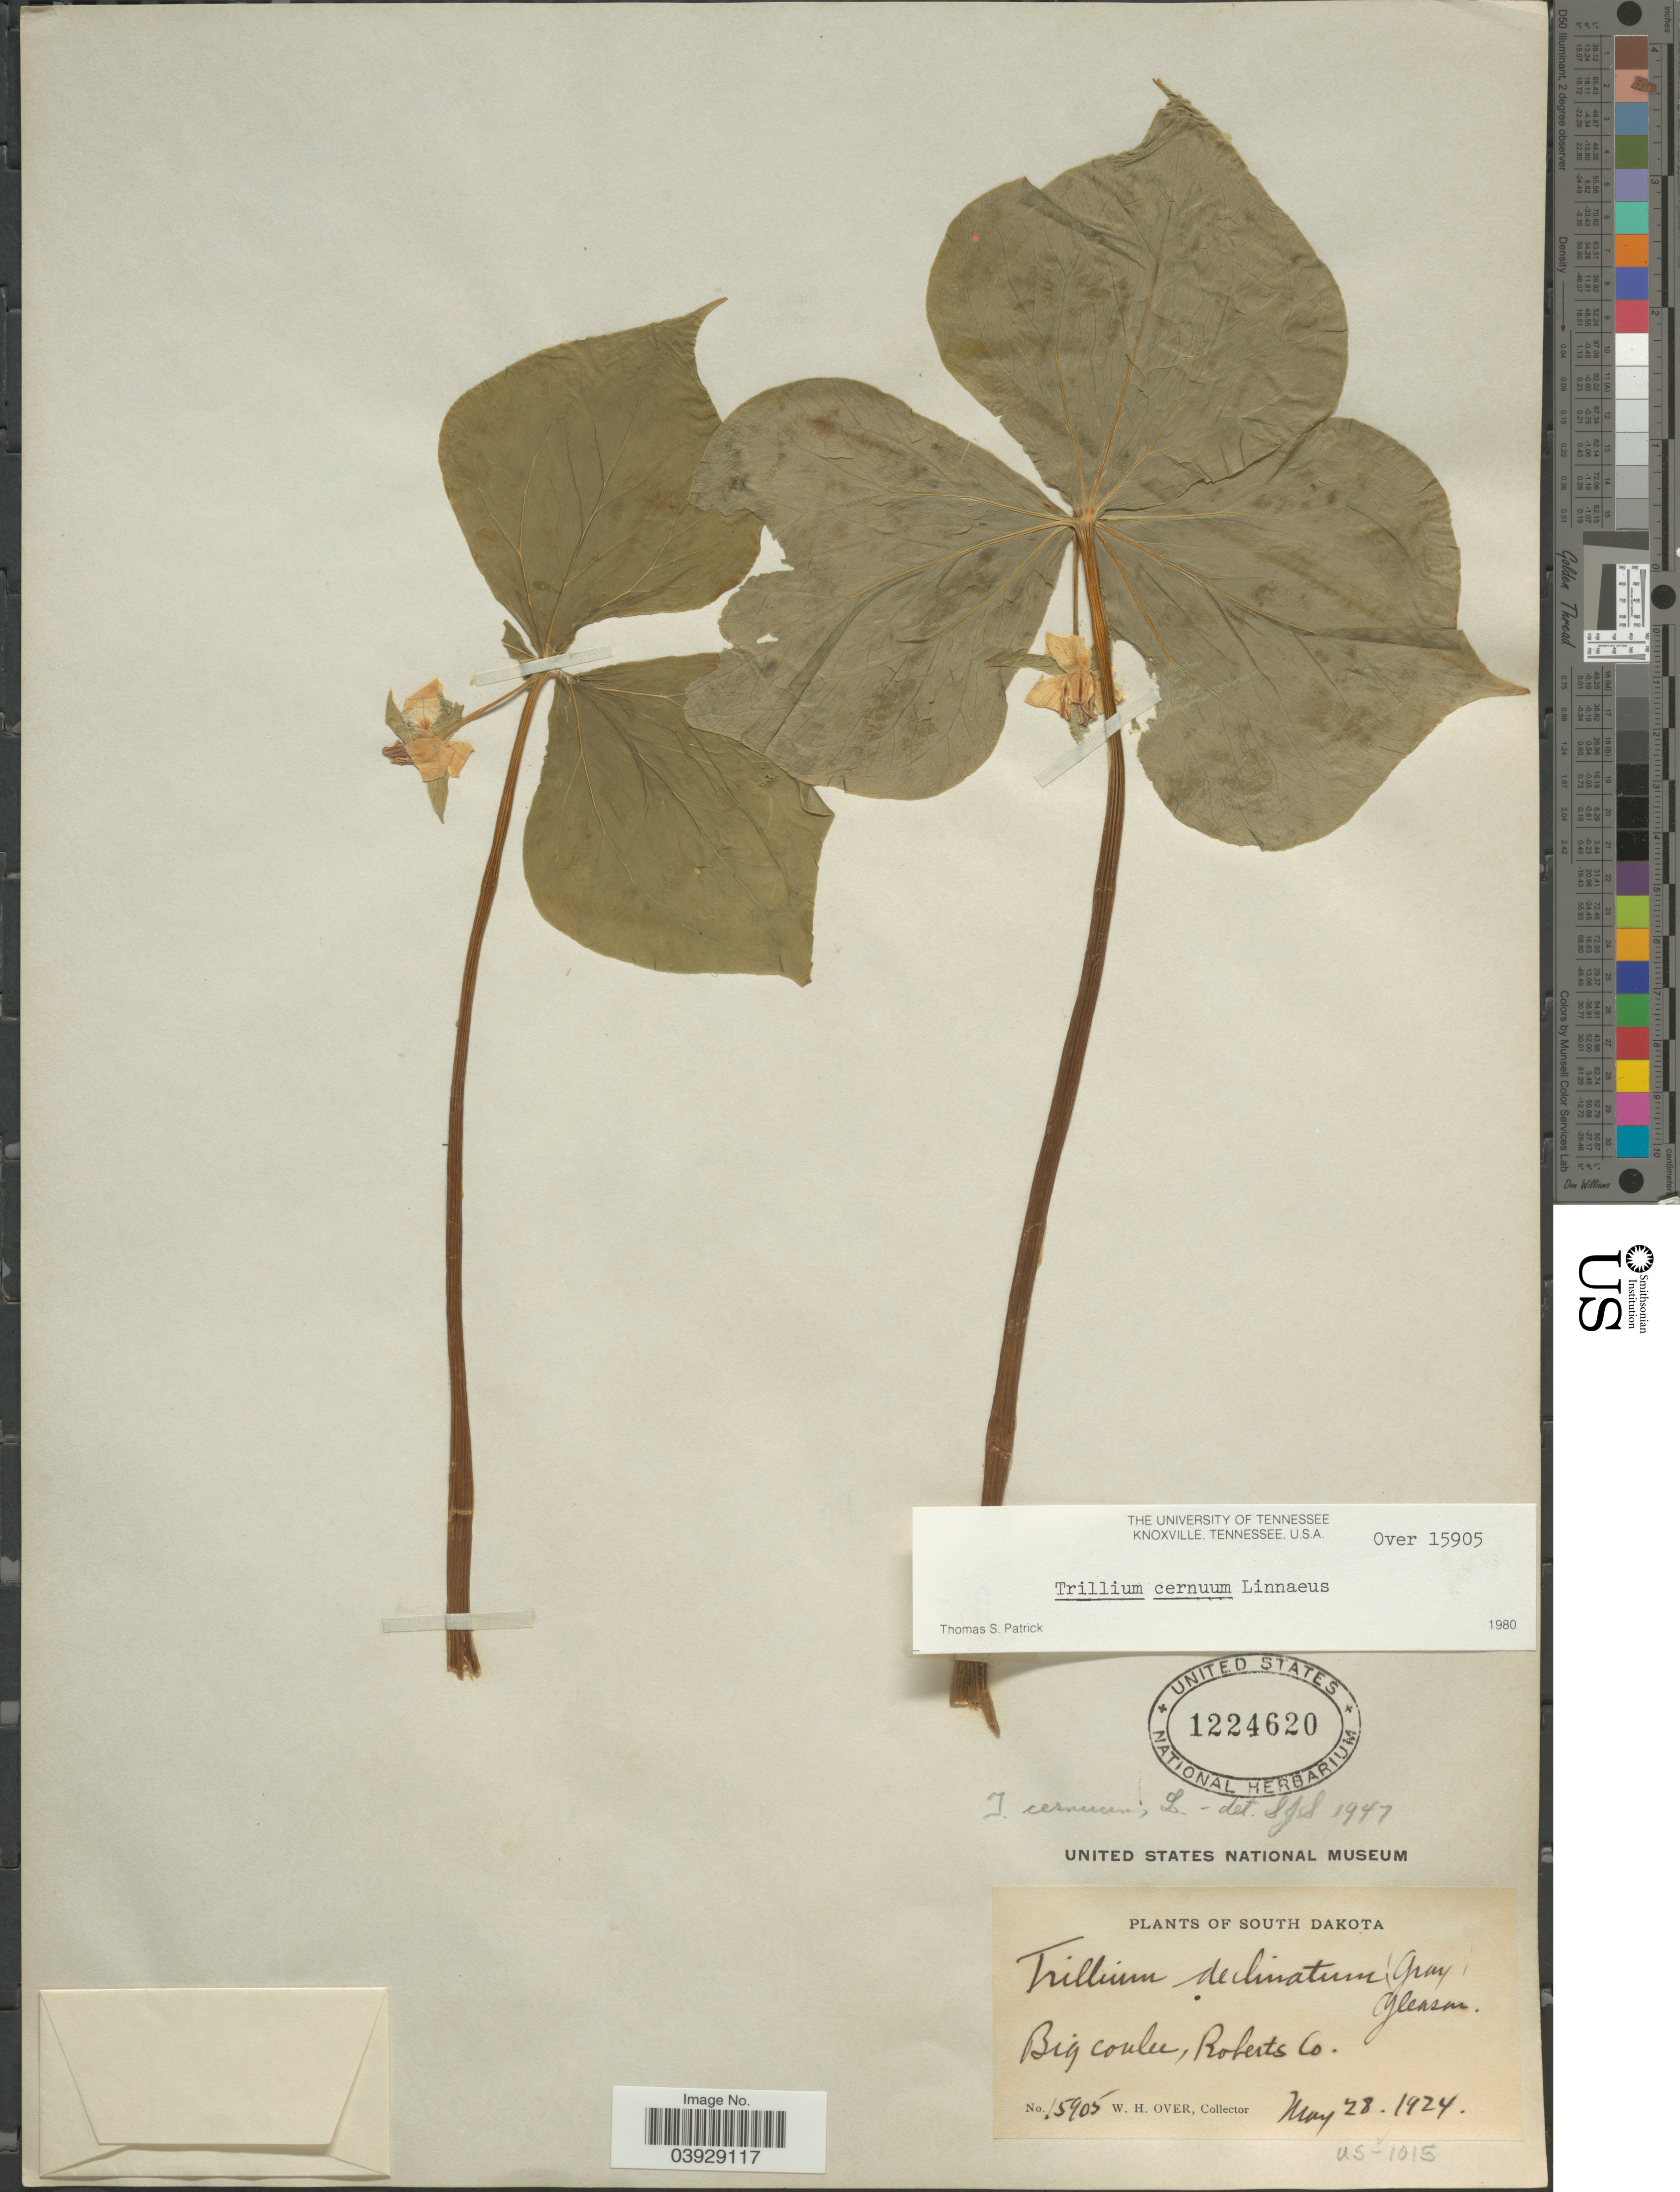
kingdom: Plantae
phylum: Tracheophyta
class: Liliopsida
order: Liliales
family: Melanthiaceae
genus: Trillium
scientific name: Trillium cernuum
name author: L.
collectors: W. Over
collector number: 15905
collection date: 1924-05-28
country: United States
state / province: South Dakota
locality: Big Coulee, Roberts Co.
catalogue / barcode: US 1224620